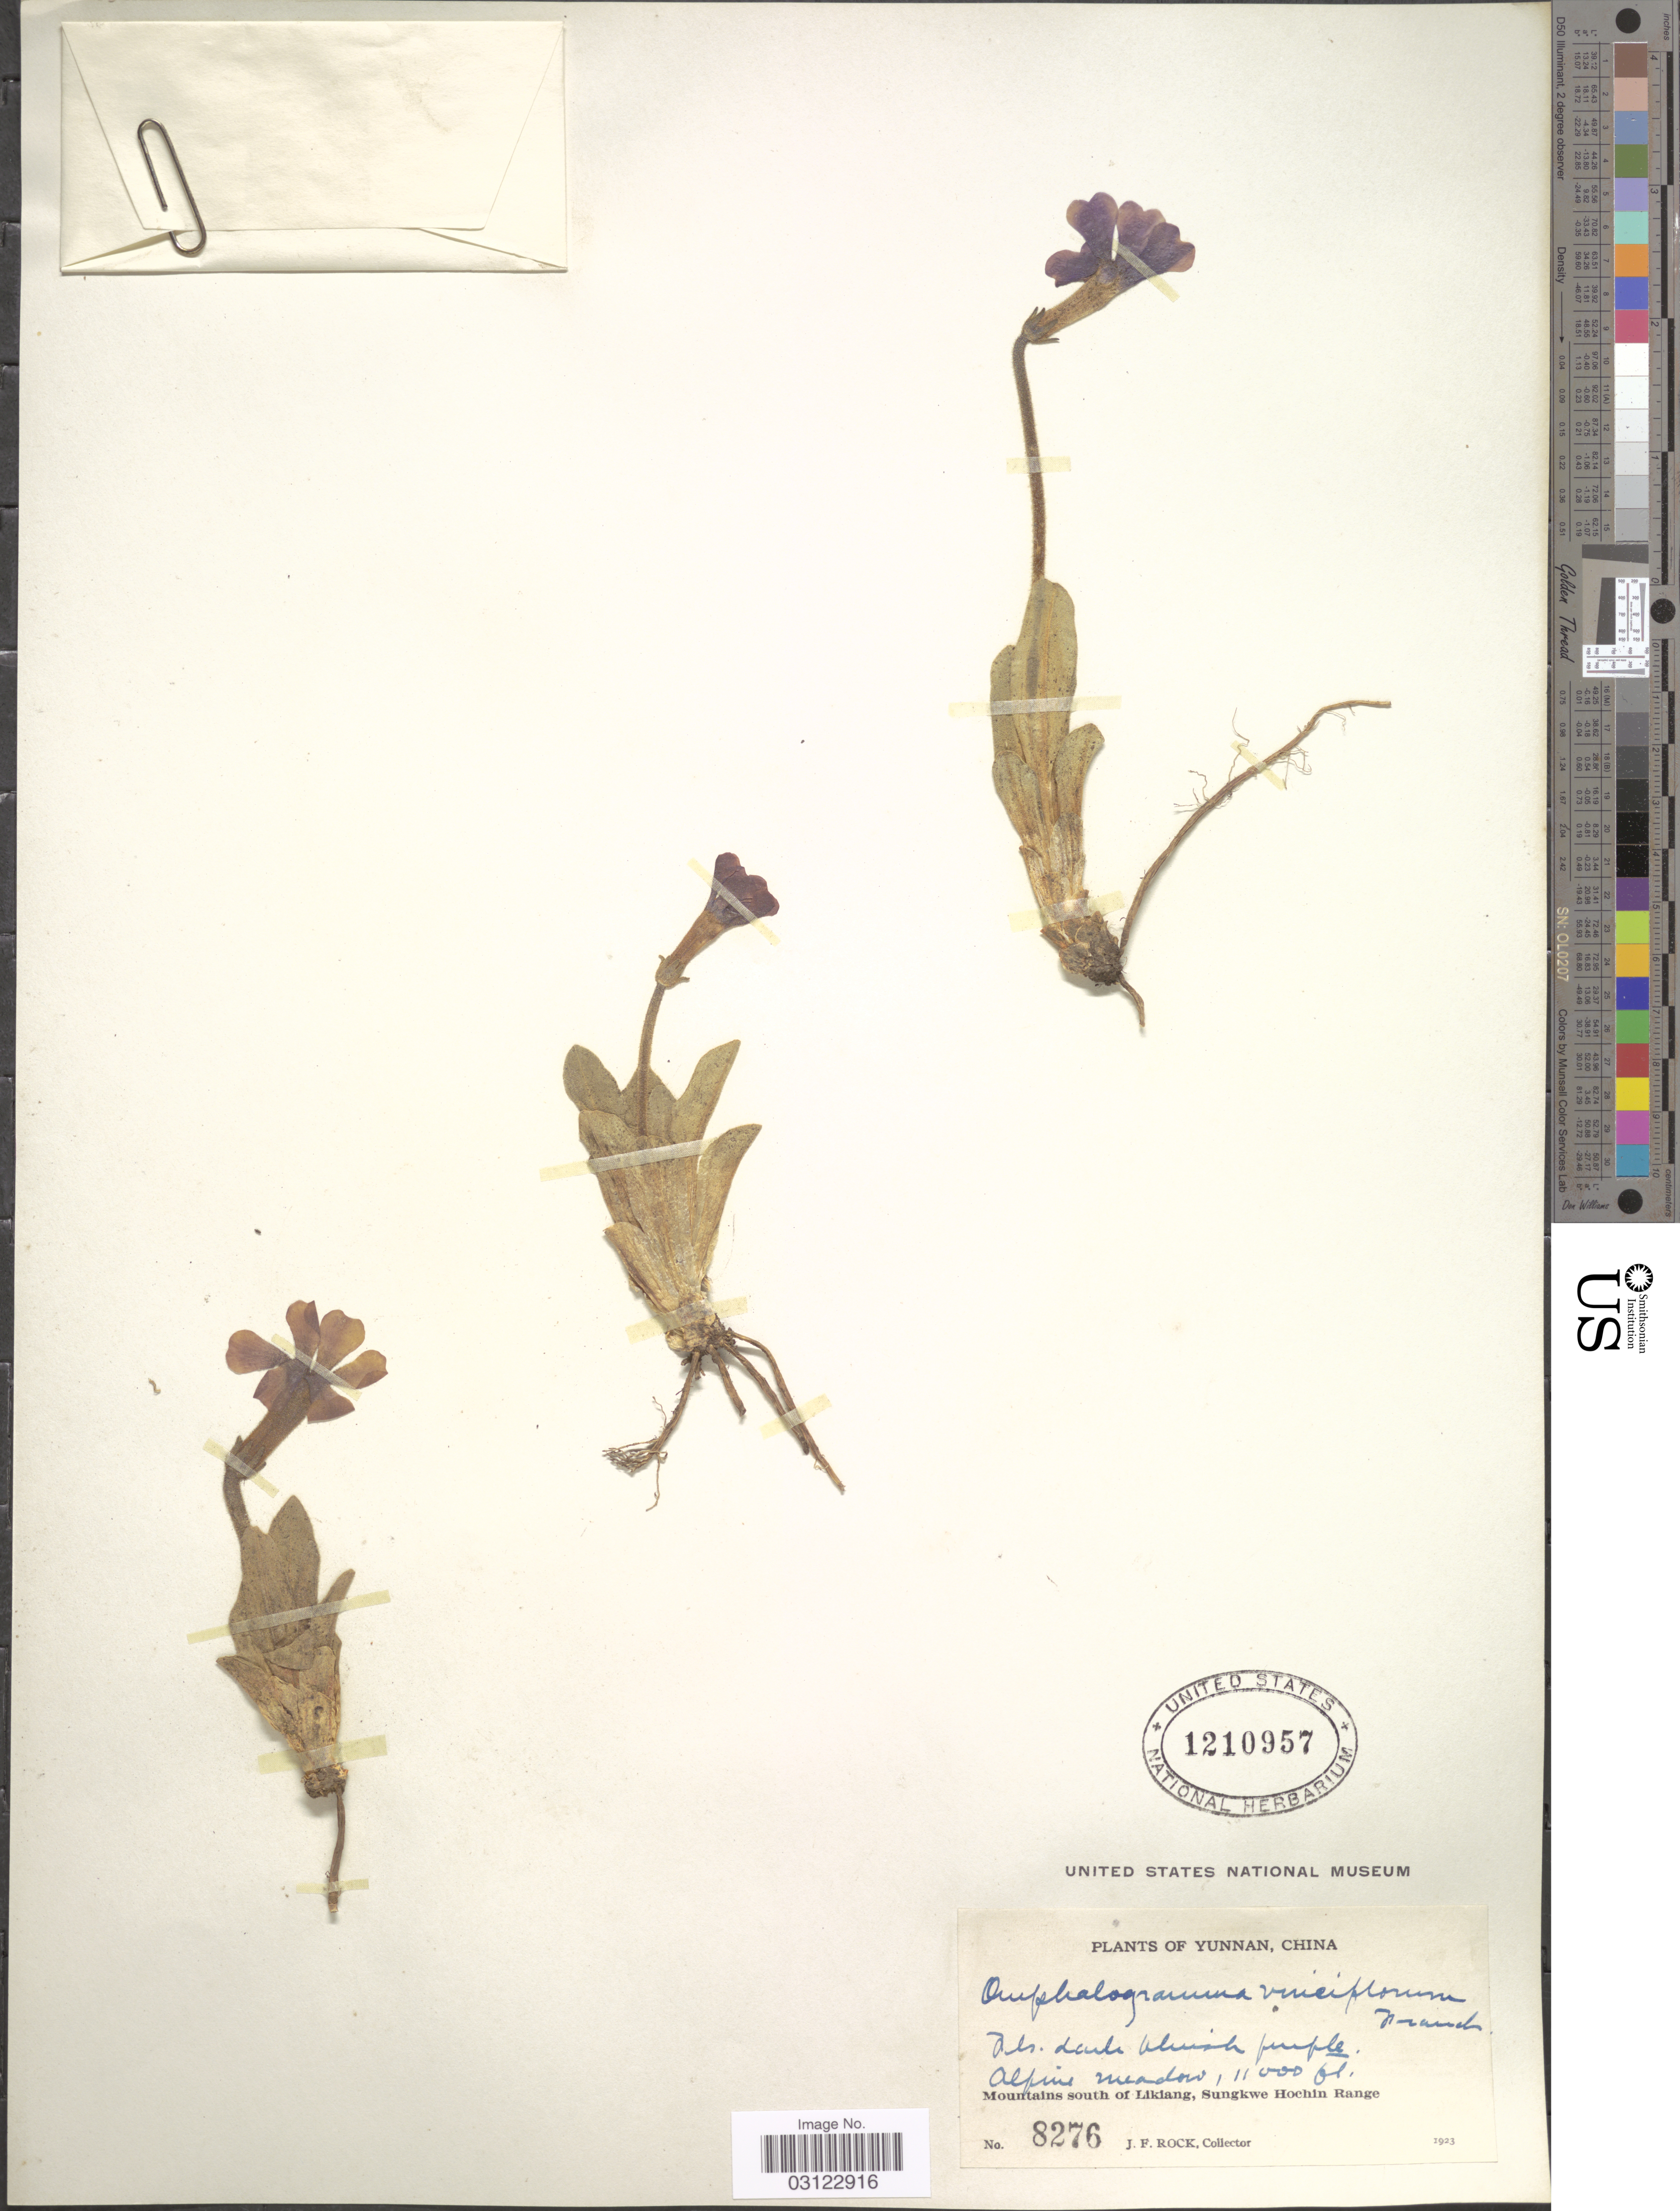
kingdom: Plantae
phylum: Tracheophyta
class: Magnoliopsida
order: Ericales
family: Primulaceae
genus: Omphalogramma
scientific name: Omphalogramma vinciflorum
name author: (Franch.) Franch.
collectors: J. Rock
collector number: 8276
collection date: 1923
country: China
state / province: Yunnan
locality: Alpine meadow. Mountains south of Likiang, Sungkwe Hochin Range.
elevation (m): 3353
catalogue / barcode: US 1210957